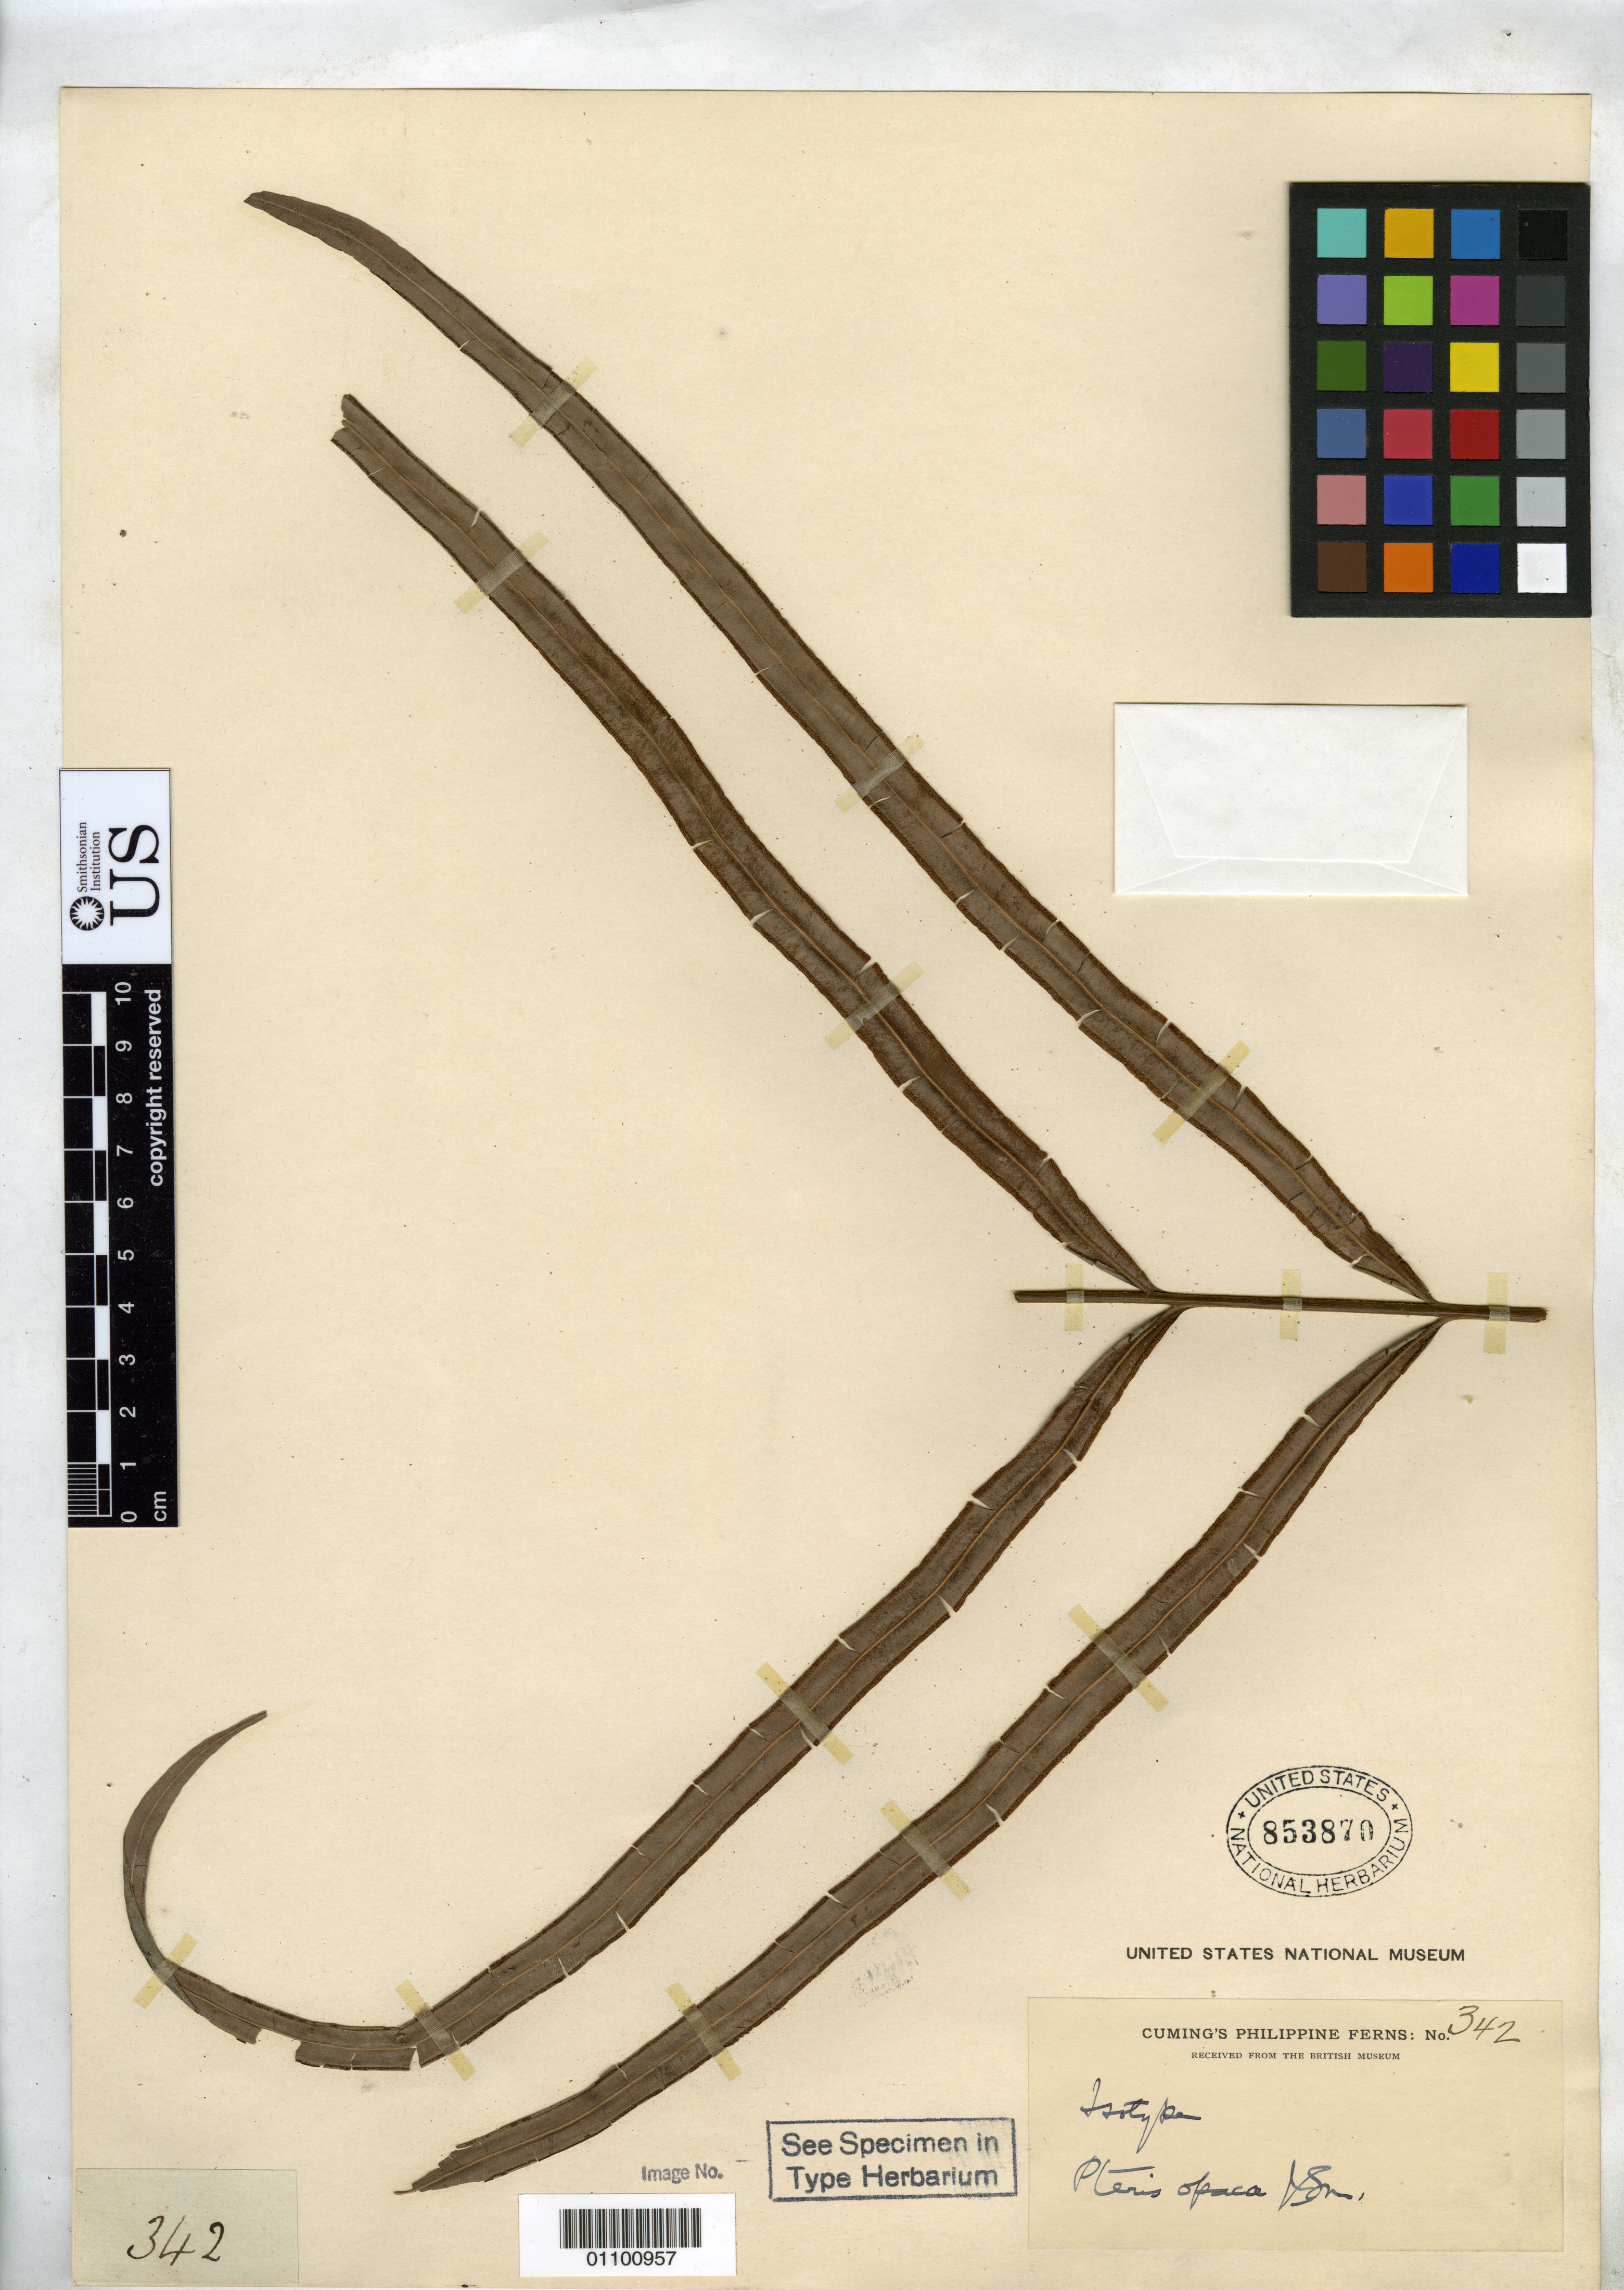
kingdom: Plantae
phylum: Tracheophyta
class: Polypodiopsida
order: Polypodiales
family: Pteridaceae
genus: Pteris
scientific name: Pteris opaca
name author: J. Sm. in Hook.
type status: Type Collection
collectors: H. Cuming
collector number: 342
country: Philippines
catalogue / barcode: US 853870